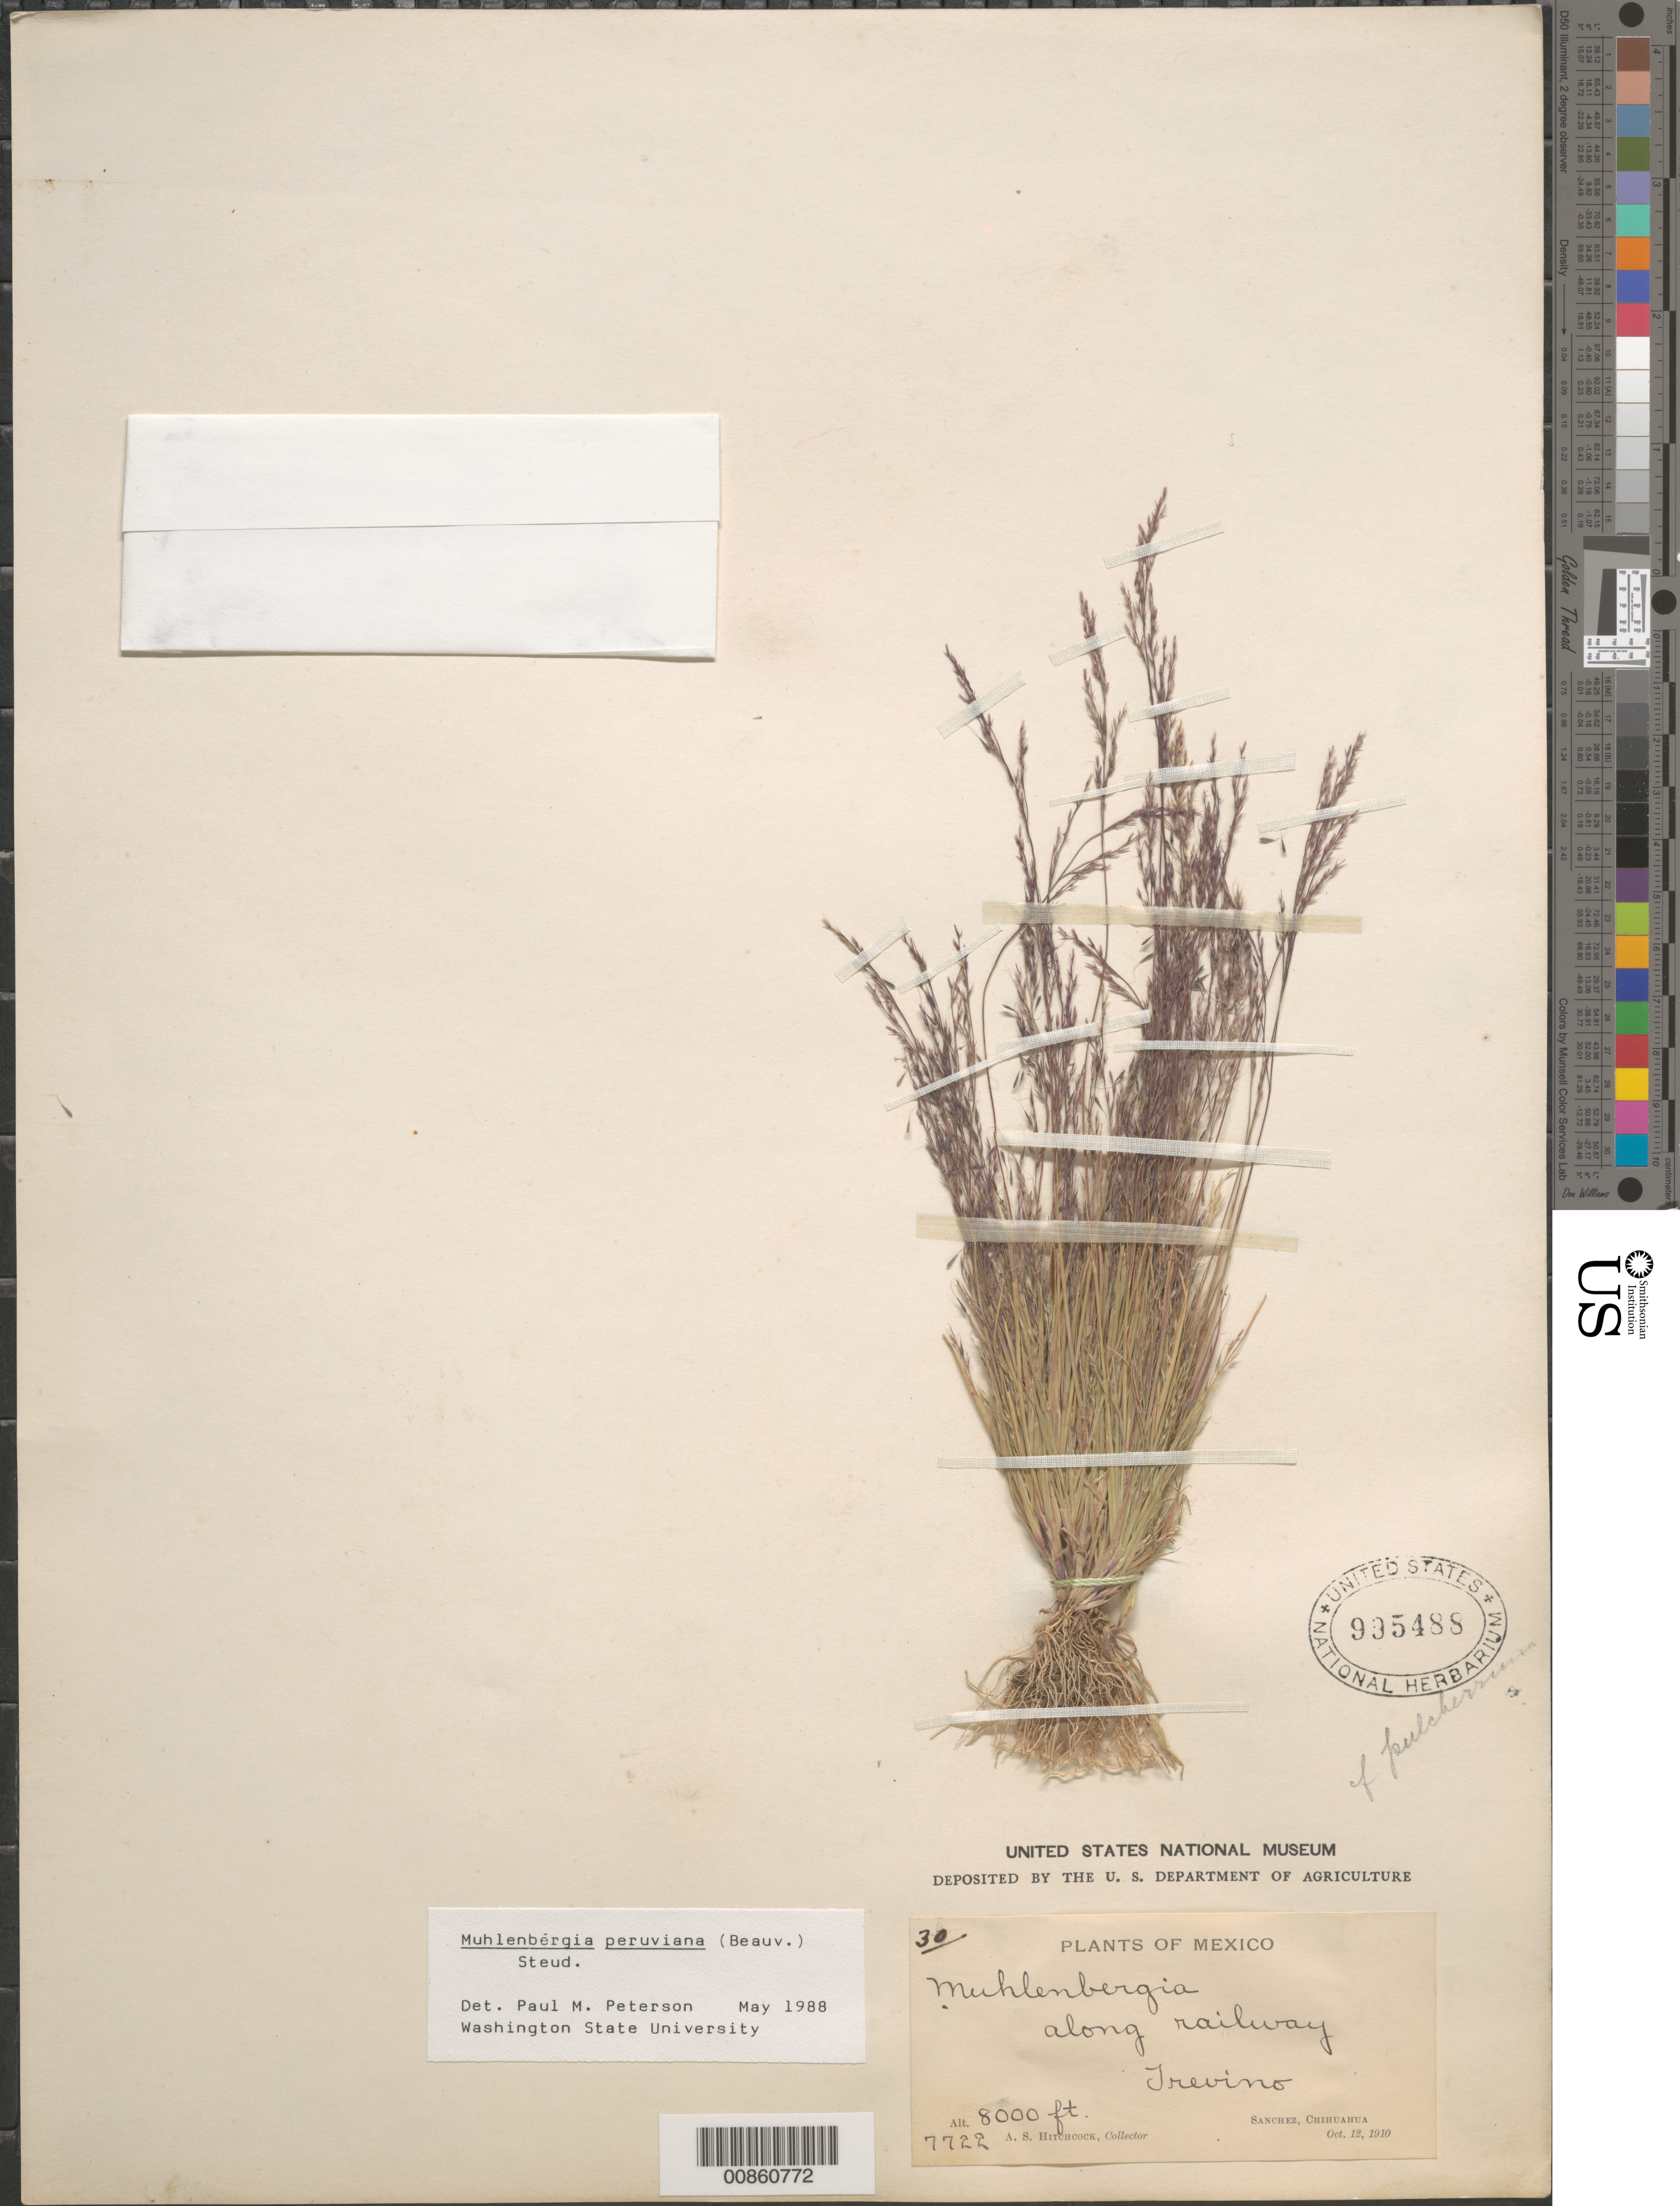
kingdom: Plantae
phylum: Tracheophyta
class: Liliopsida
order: Poales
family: Poaceae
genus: Muhlenbergia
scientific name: Muhlenbergia peruviana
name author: (P. Beauv.) Steud.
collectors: A. S. Hitchcock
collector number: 7722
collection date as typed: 12 Oct 1910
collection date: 1910-10-12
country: Mexico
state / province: Chihuahua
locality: Sanchez, Chih., along railroad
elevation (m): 2438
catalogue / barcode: US 995488